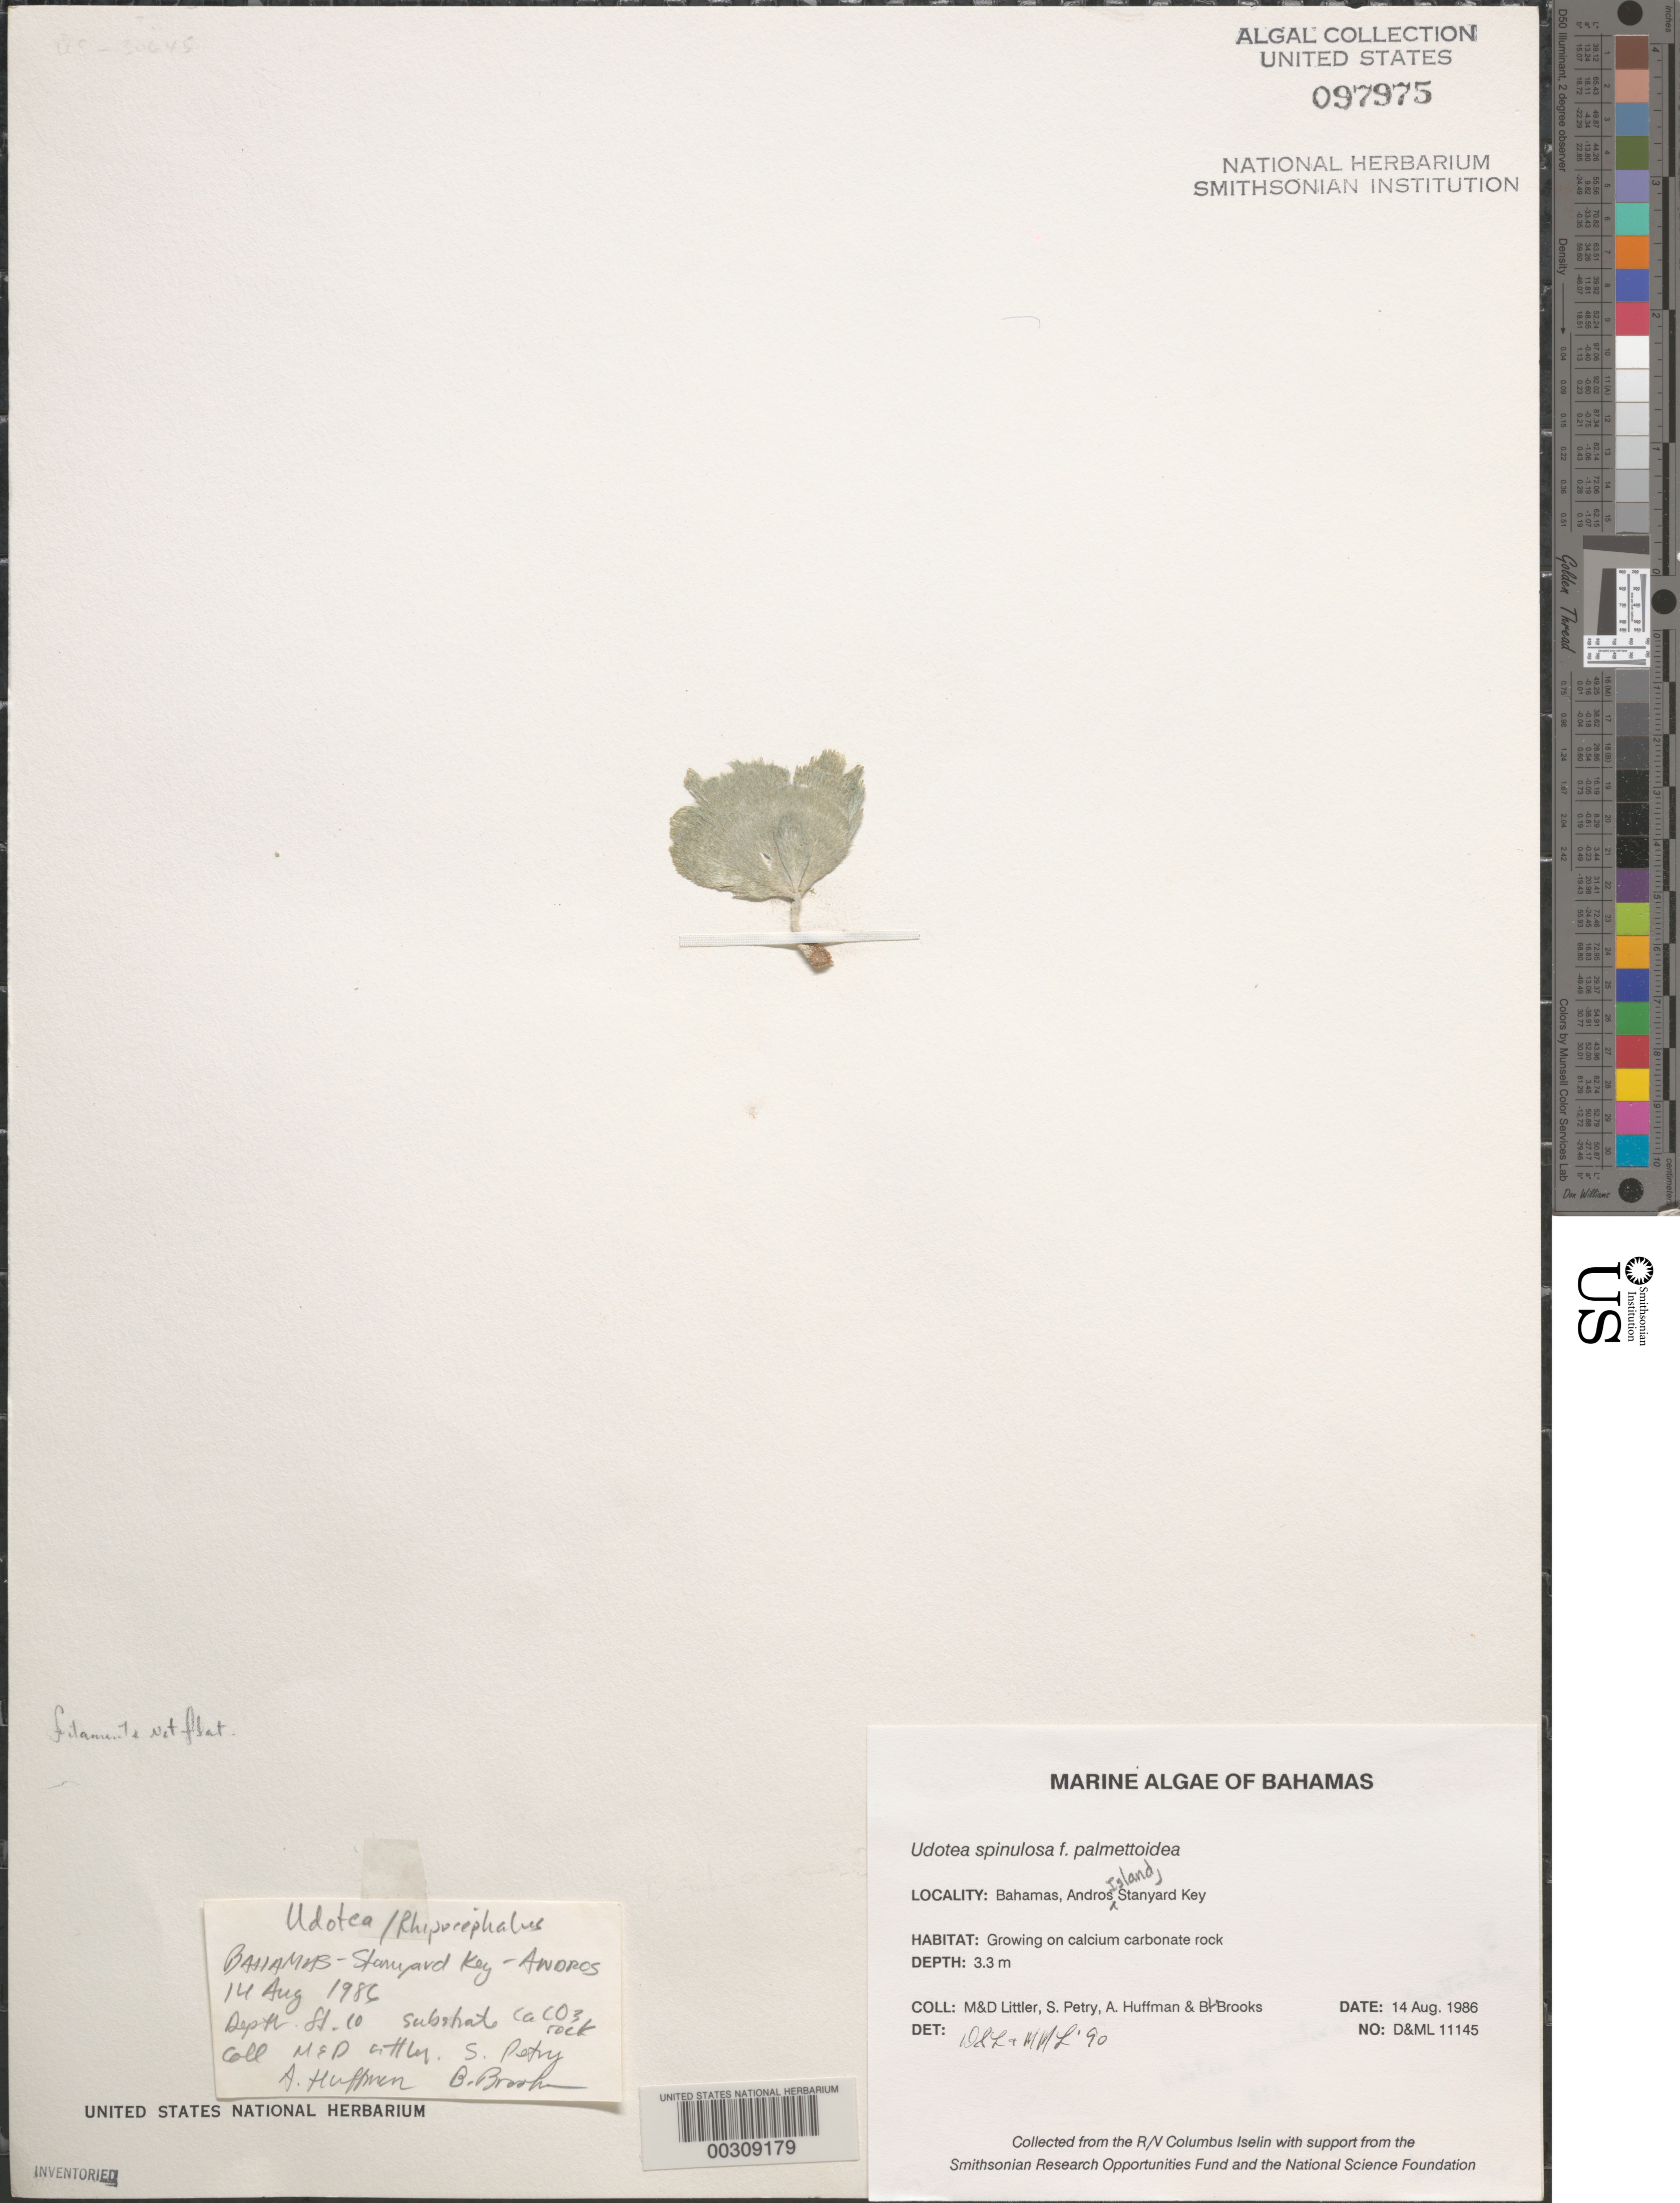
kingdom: Plantae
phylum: Chlorophyta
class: Ulvophyceae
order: Bryopsidales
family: Udoteaceae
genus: Udotea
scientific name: Udotea spinulosa f. palmettoidea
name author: A. Gepp & E. Gepp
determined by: Littler, D. S.; Littler, M. M.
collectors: M. M. Littler, D. S. Littler, S. Petry, A. Huffman & B. Brooks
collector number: D&ML 11145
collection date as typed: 14 Aug 1986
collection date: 1986-08-14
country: Bahamas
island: Staniard Cay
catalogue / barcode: US 97975